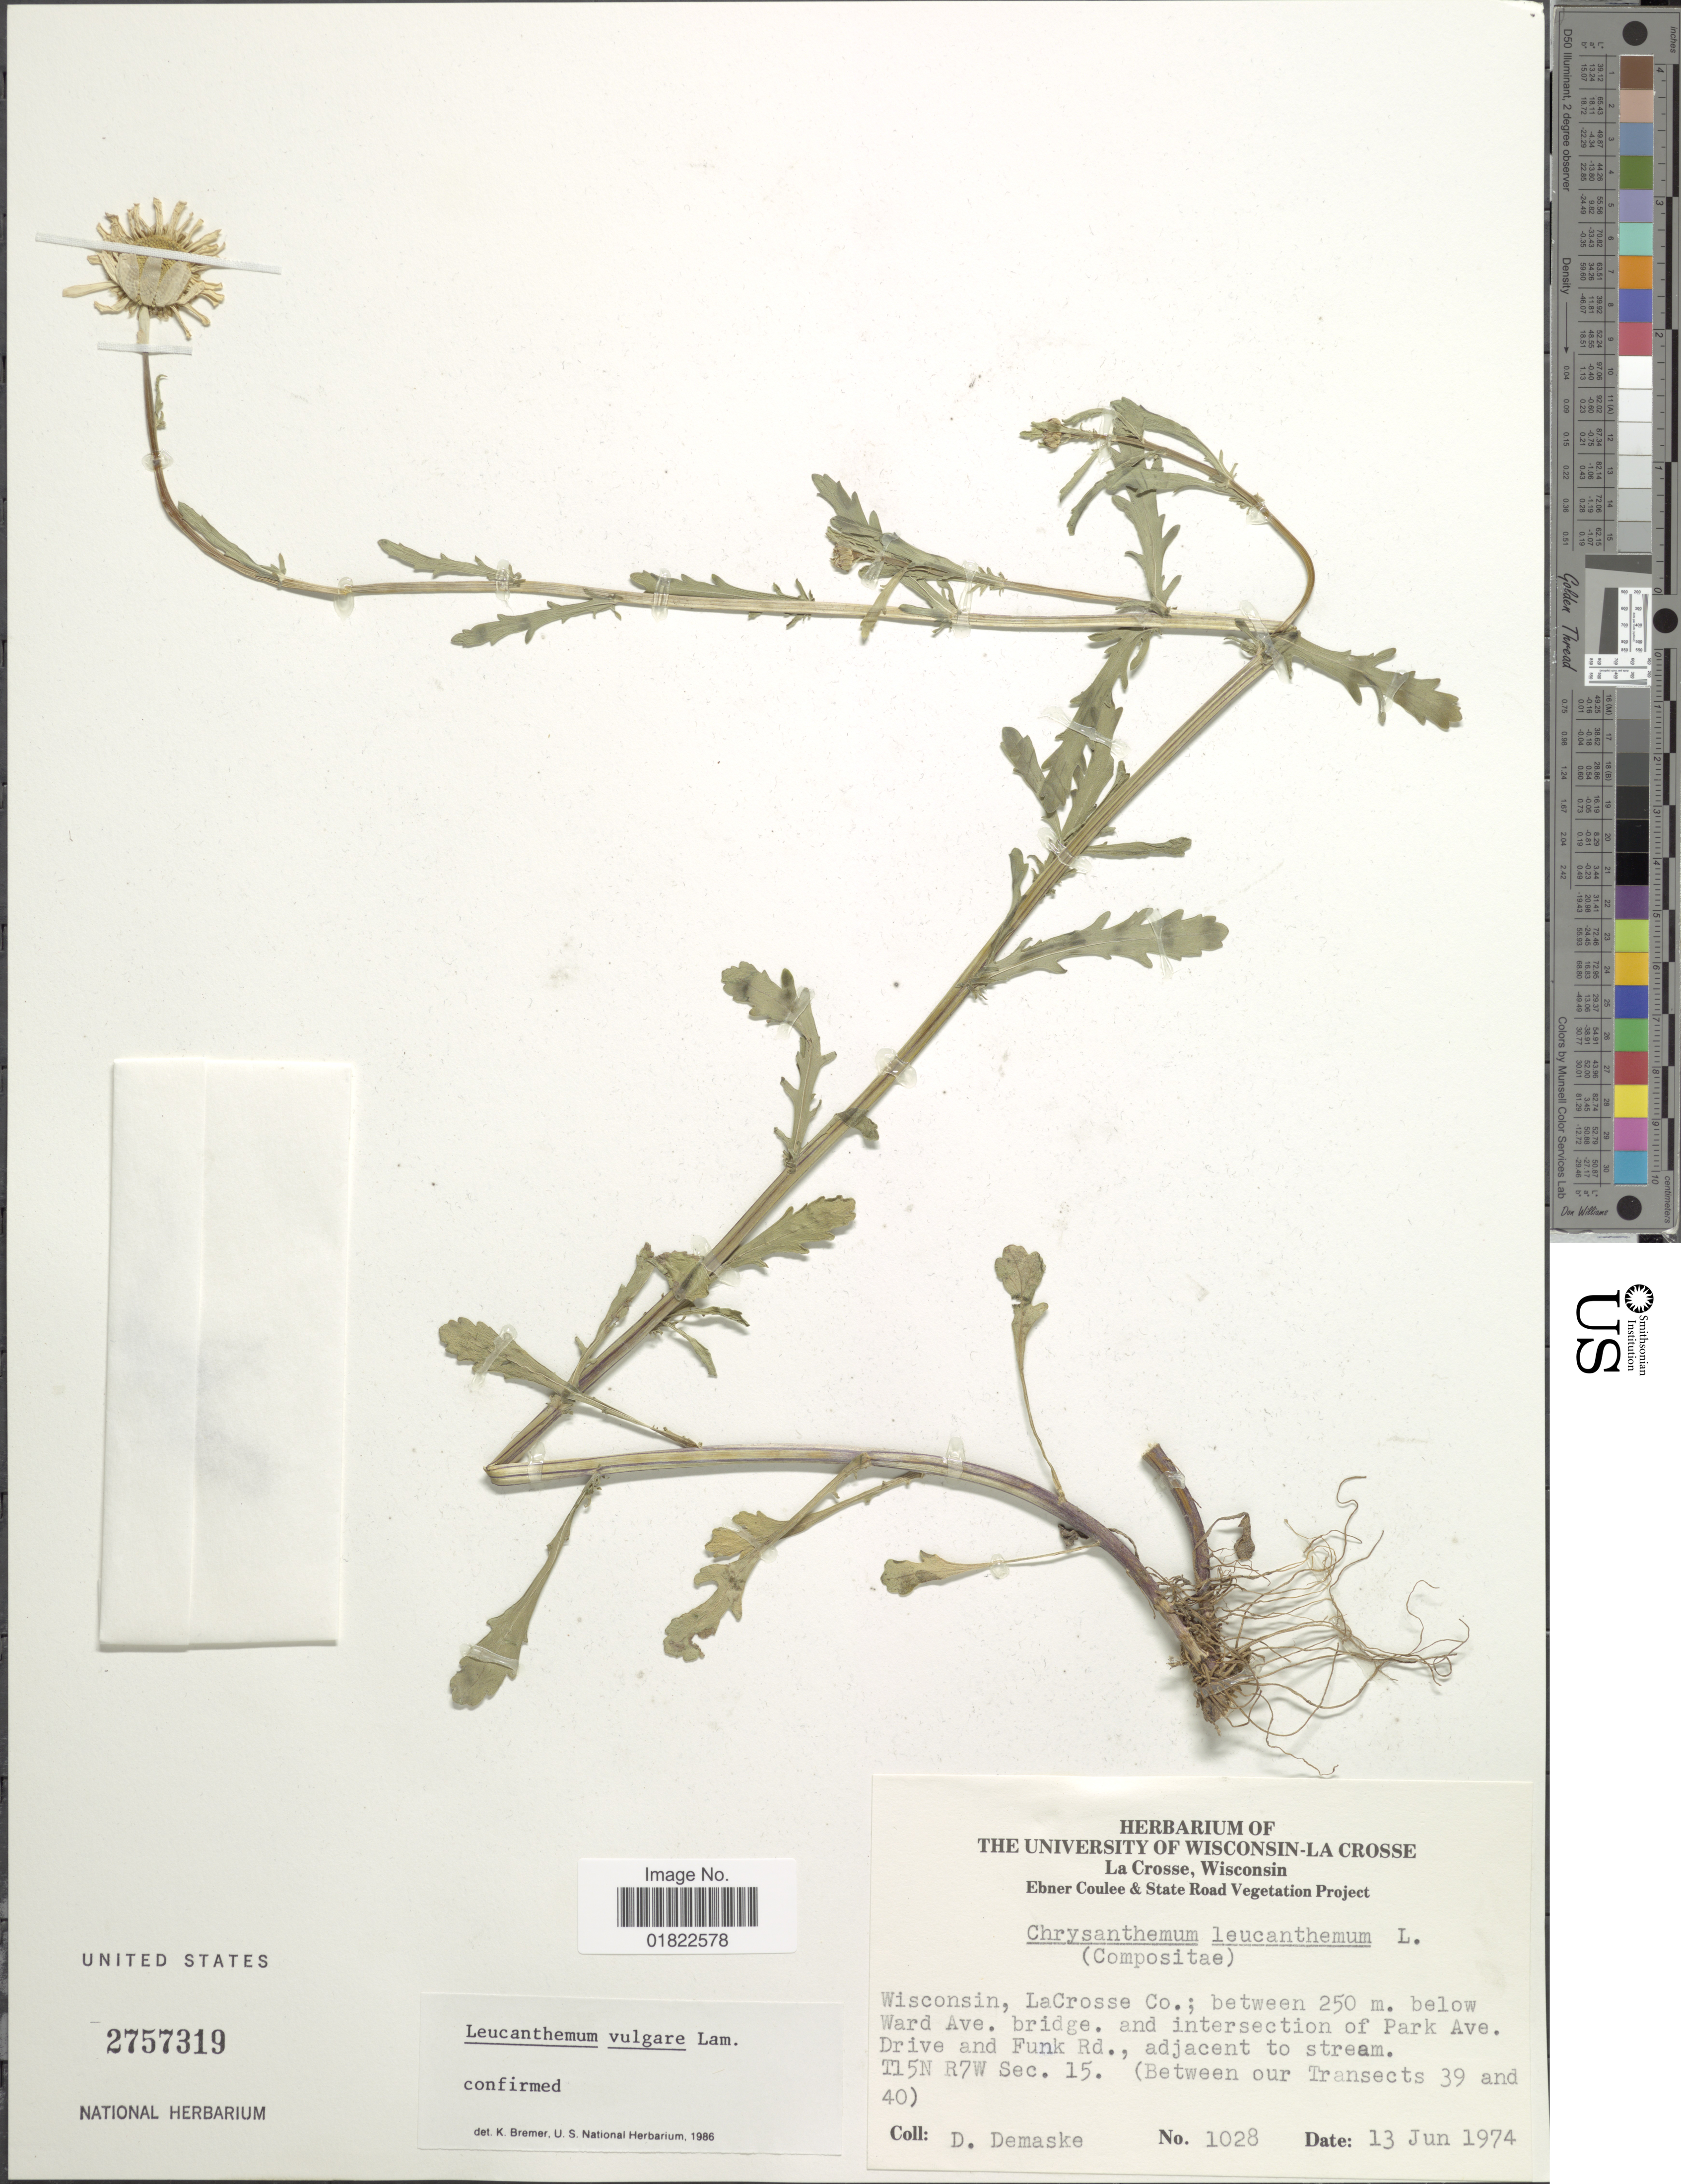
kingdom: Plantae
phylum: Tracheophyta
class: Magnoliopsida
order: Asterales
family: Asteraceae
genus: Leucanthemum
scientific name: Leucanthemum vulgare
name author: Lam.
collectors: D. Demaske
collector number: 1028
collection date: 1974-06-13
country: United States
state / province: Wisconsin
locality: LaCrosse Co.; below Ward Ave bridge and intersection of Park Ave Drive and Funk Rd., adjacent to stream. T15N R7W Sec. 15 (Between our Transects 39 and 40)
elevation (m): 250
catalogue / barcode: US 2757319